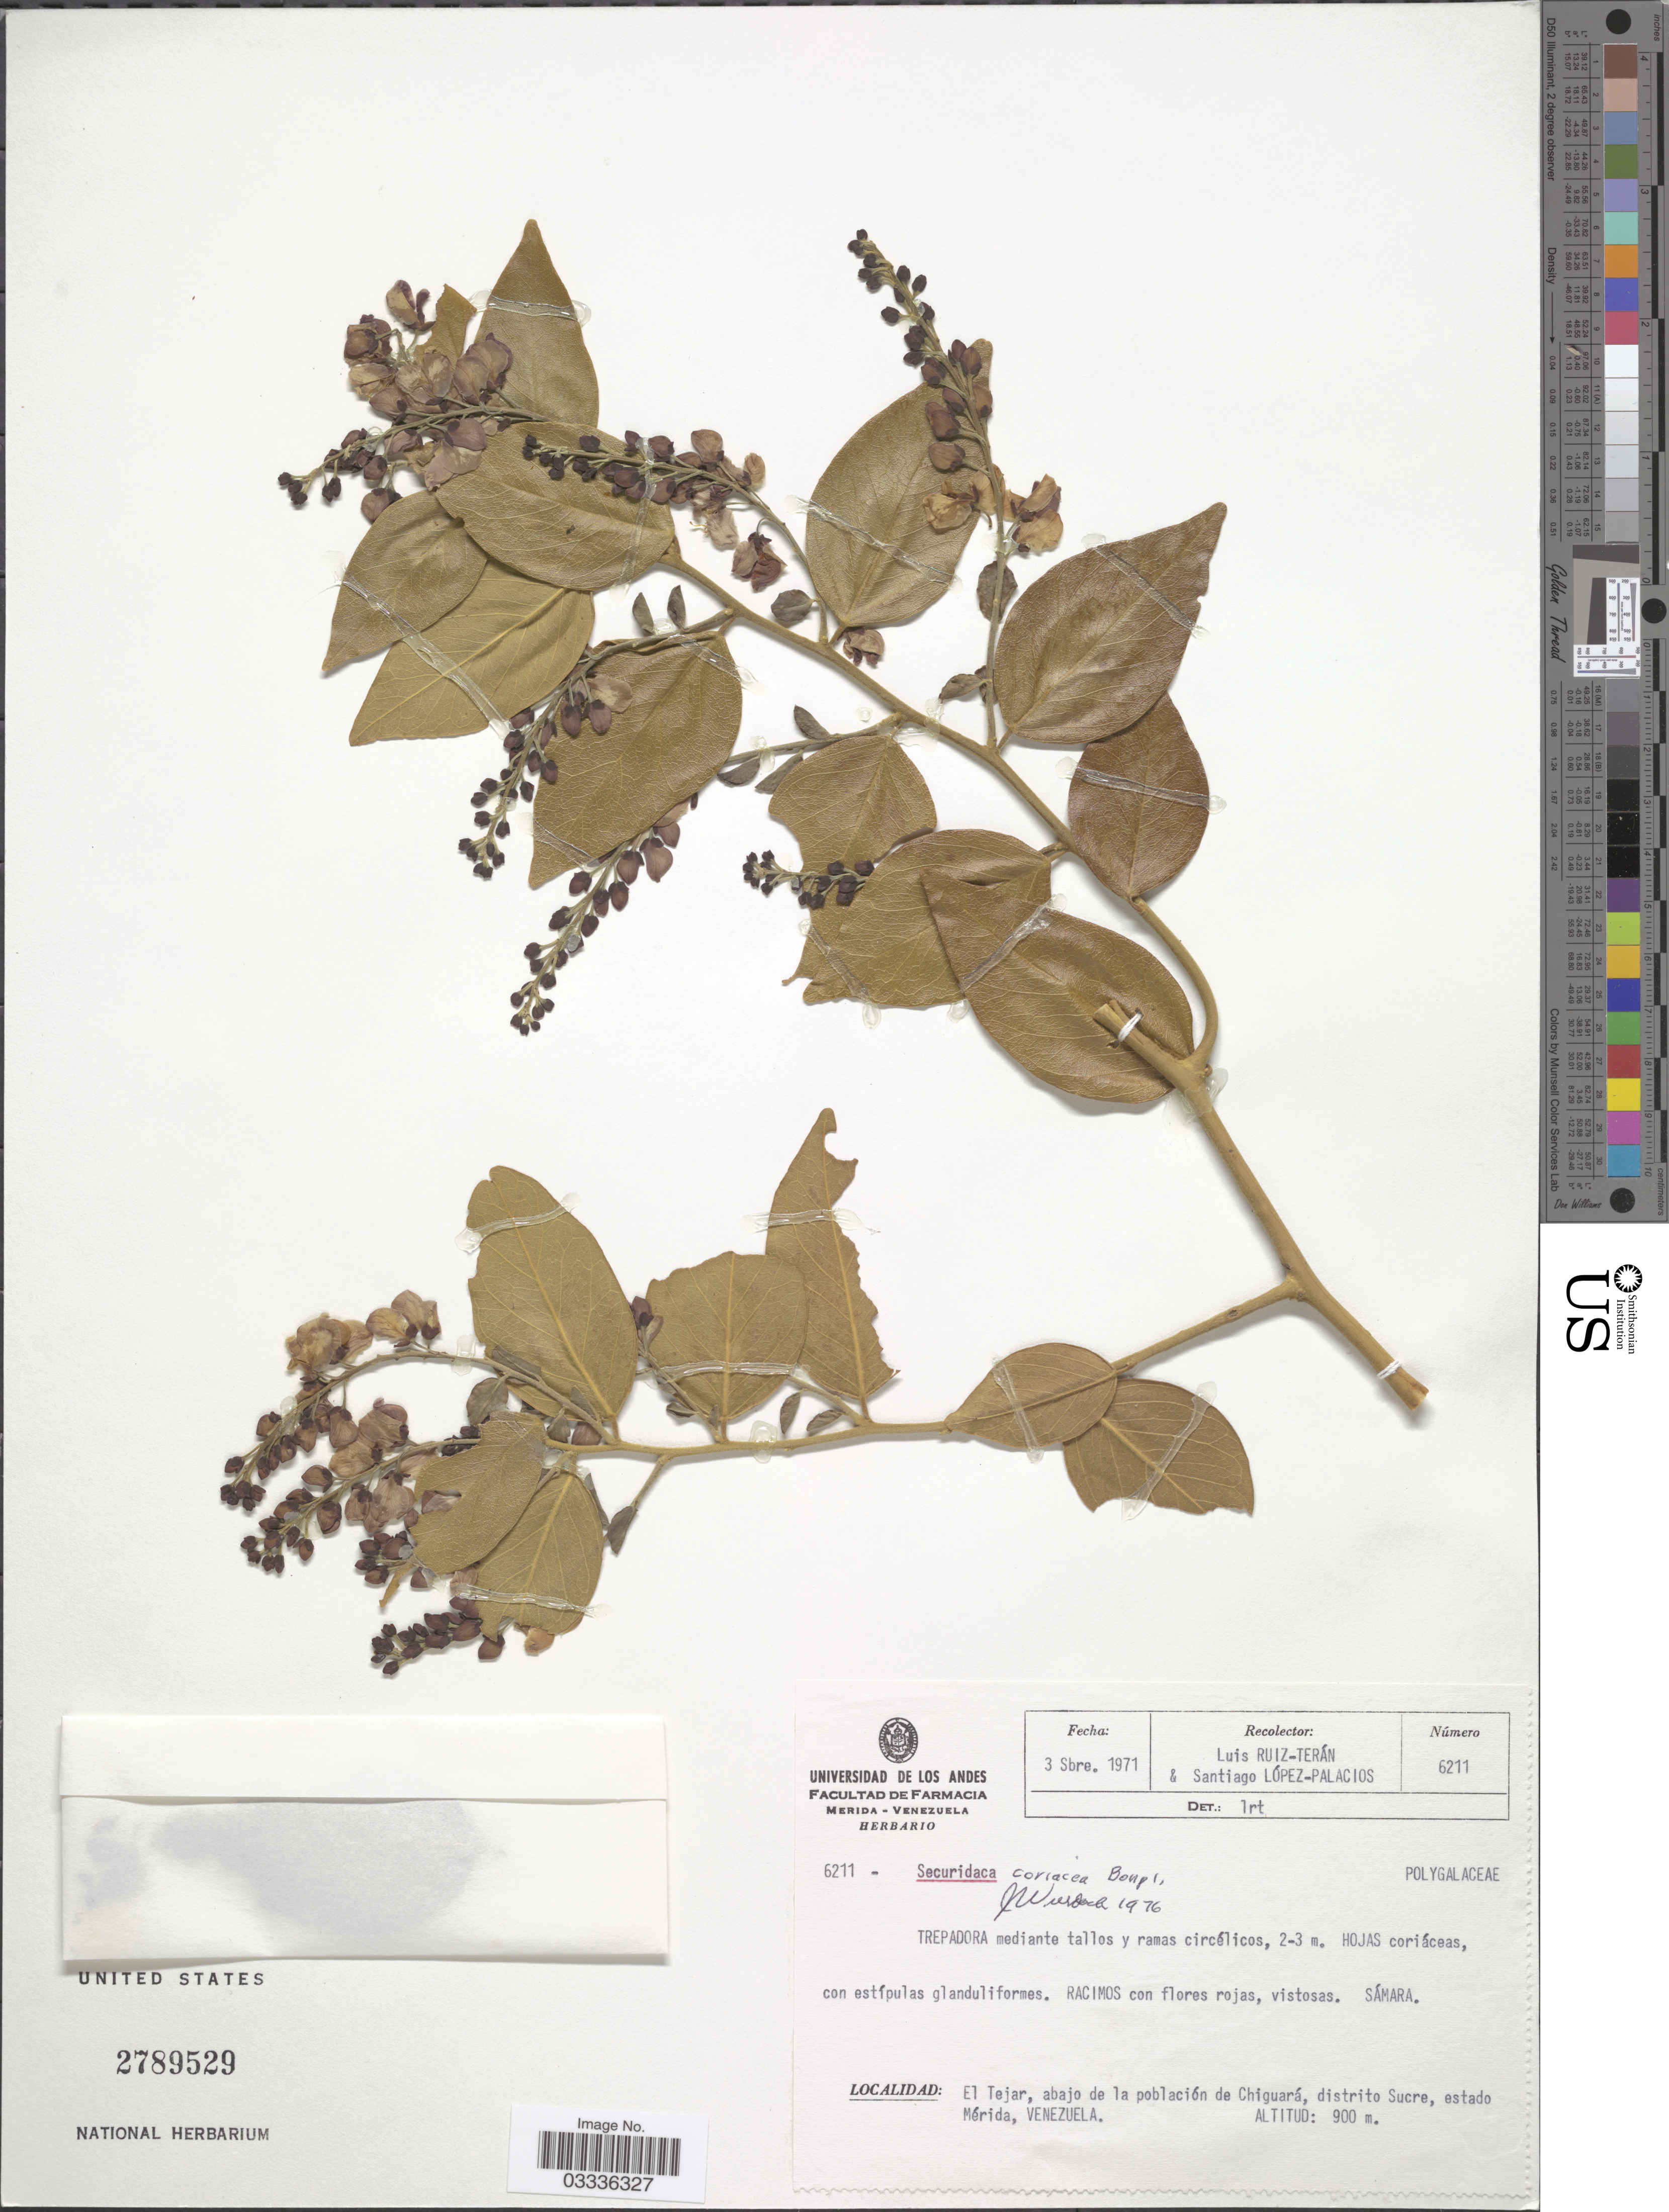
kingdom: Plantae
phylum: Tracheophyta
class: Magnoliopsida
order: Fabales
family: Polygalaceae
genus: Securidaca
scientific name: Securidaca coriacea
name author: Bonpl. ex Steud.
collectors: L. Teran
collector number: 6211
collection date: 1971-09-03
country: Venezuela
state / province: Mérida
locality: El Tejar, abajo de la población de Chiguará, distrito Sucre.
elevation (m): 900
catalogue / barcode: US 2789529